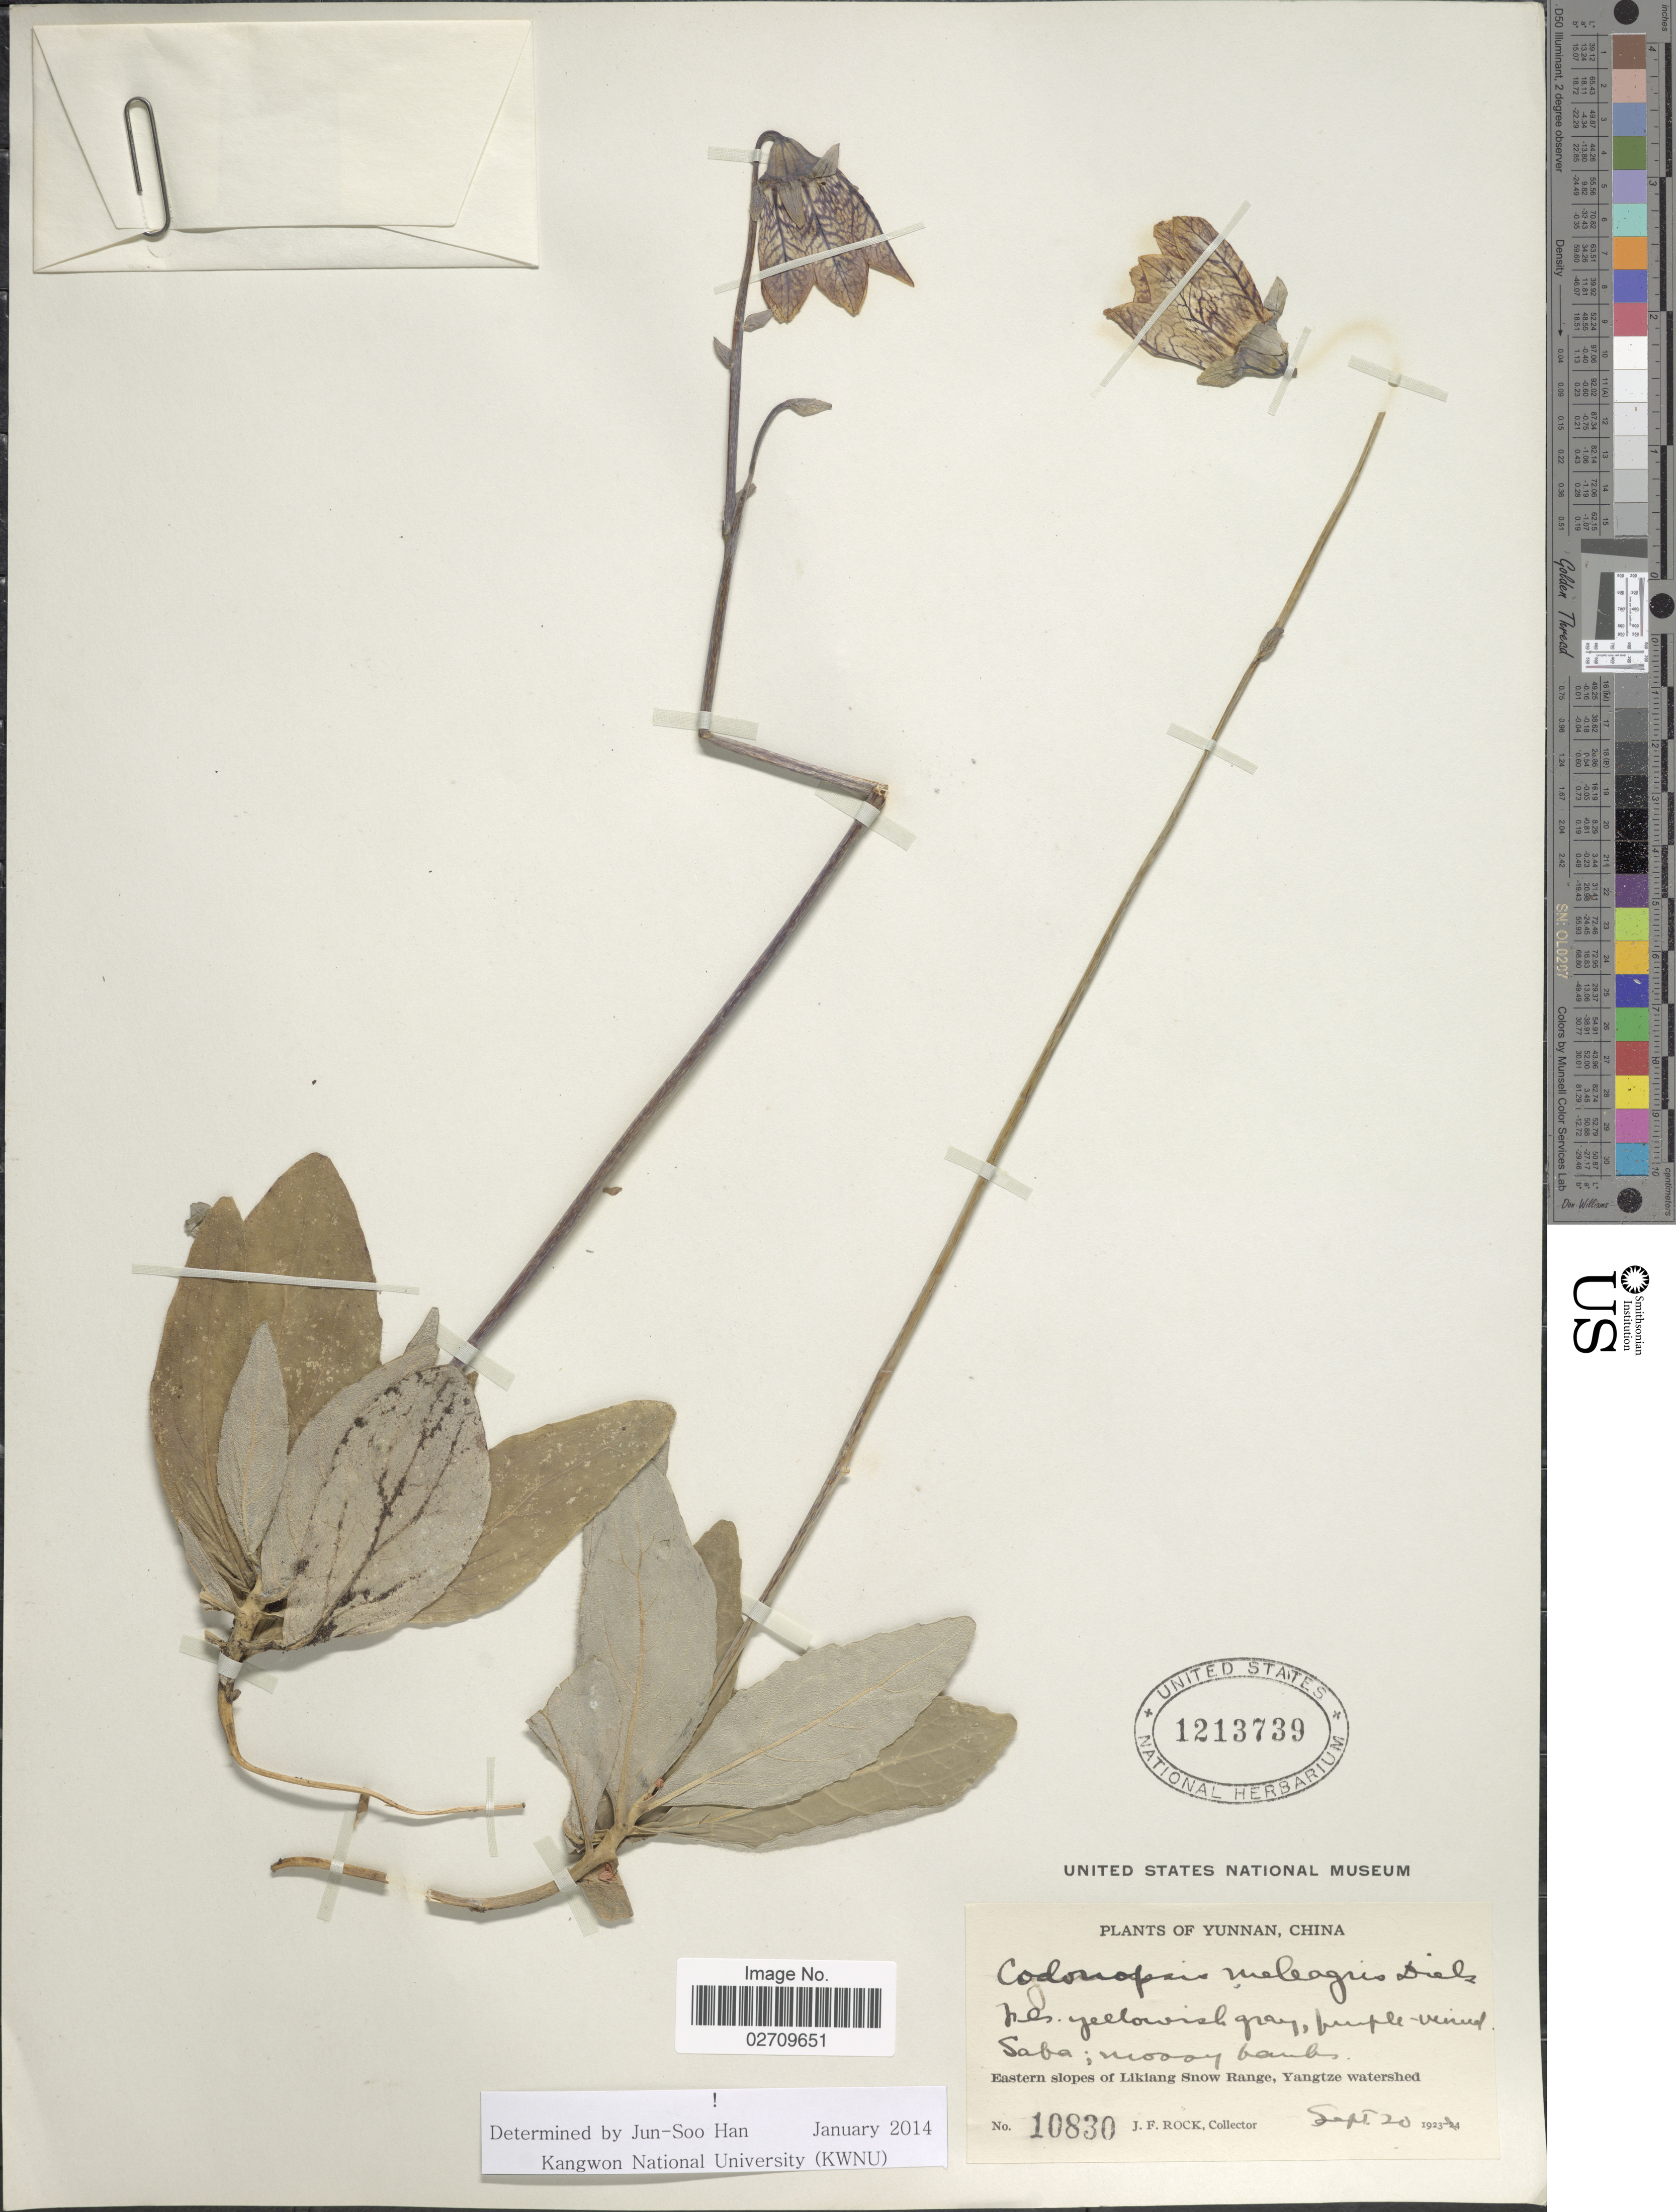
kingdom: Plantae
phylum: Tracheophyta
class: Magnoliopsida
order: Asterales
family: Campanulaceae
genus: Codonopsis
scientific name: Codonopsis meleagris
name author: Diels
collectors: J. F. Rock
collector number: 10830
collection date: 1923-09-20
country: China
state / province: Yunnan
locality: Saba, Eastern slopes of Likiang Snow Range, Yangtze watershed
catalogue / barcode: US 1213739